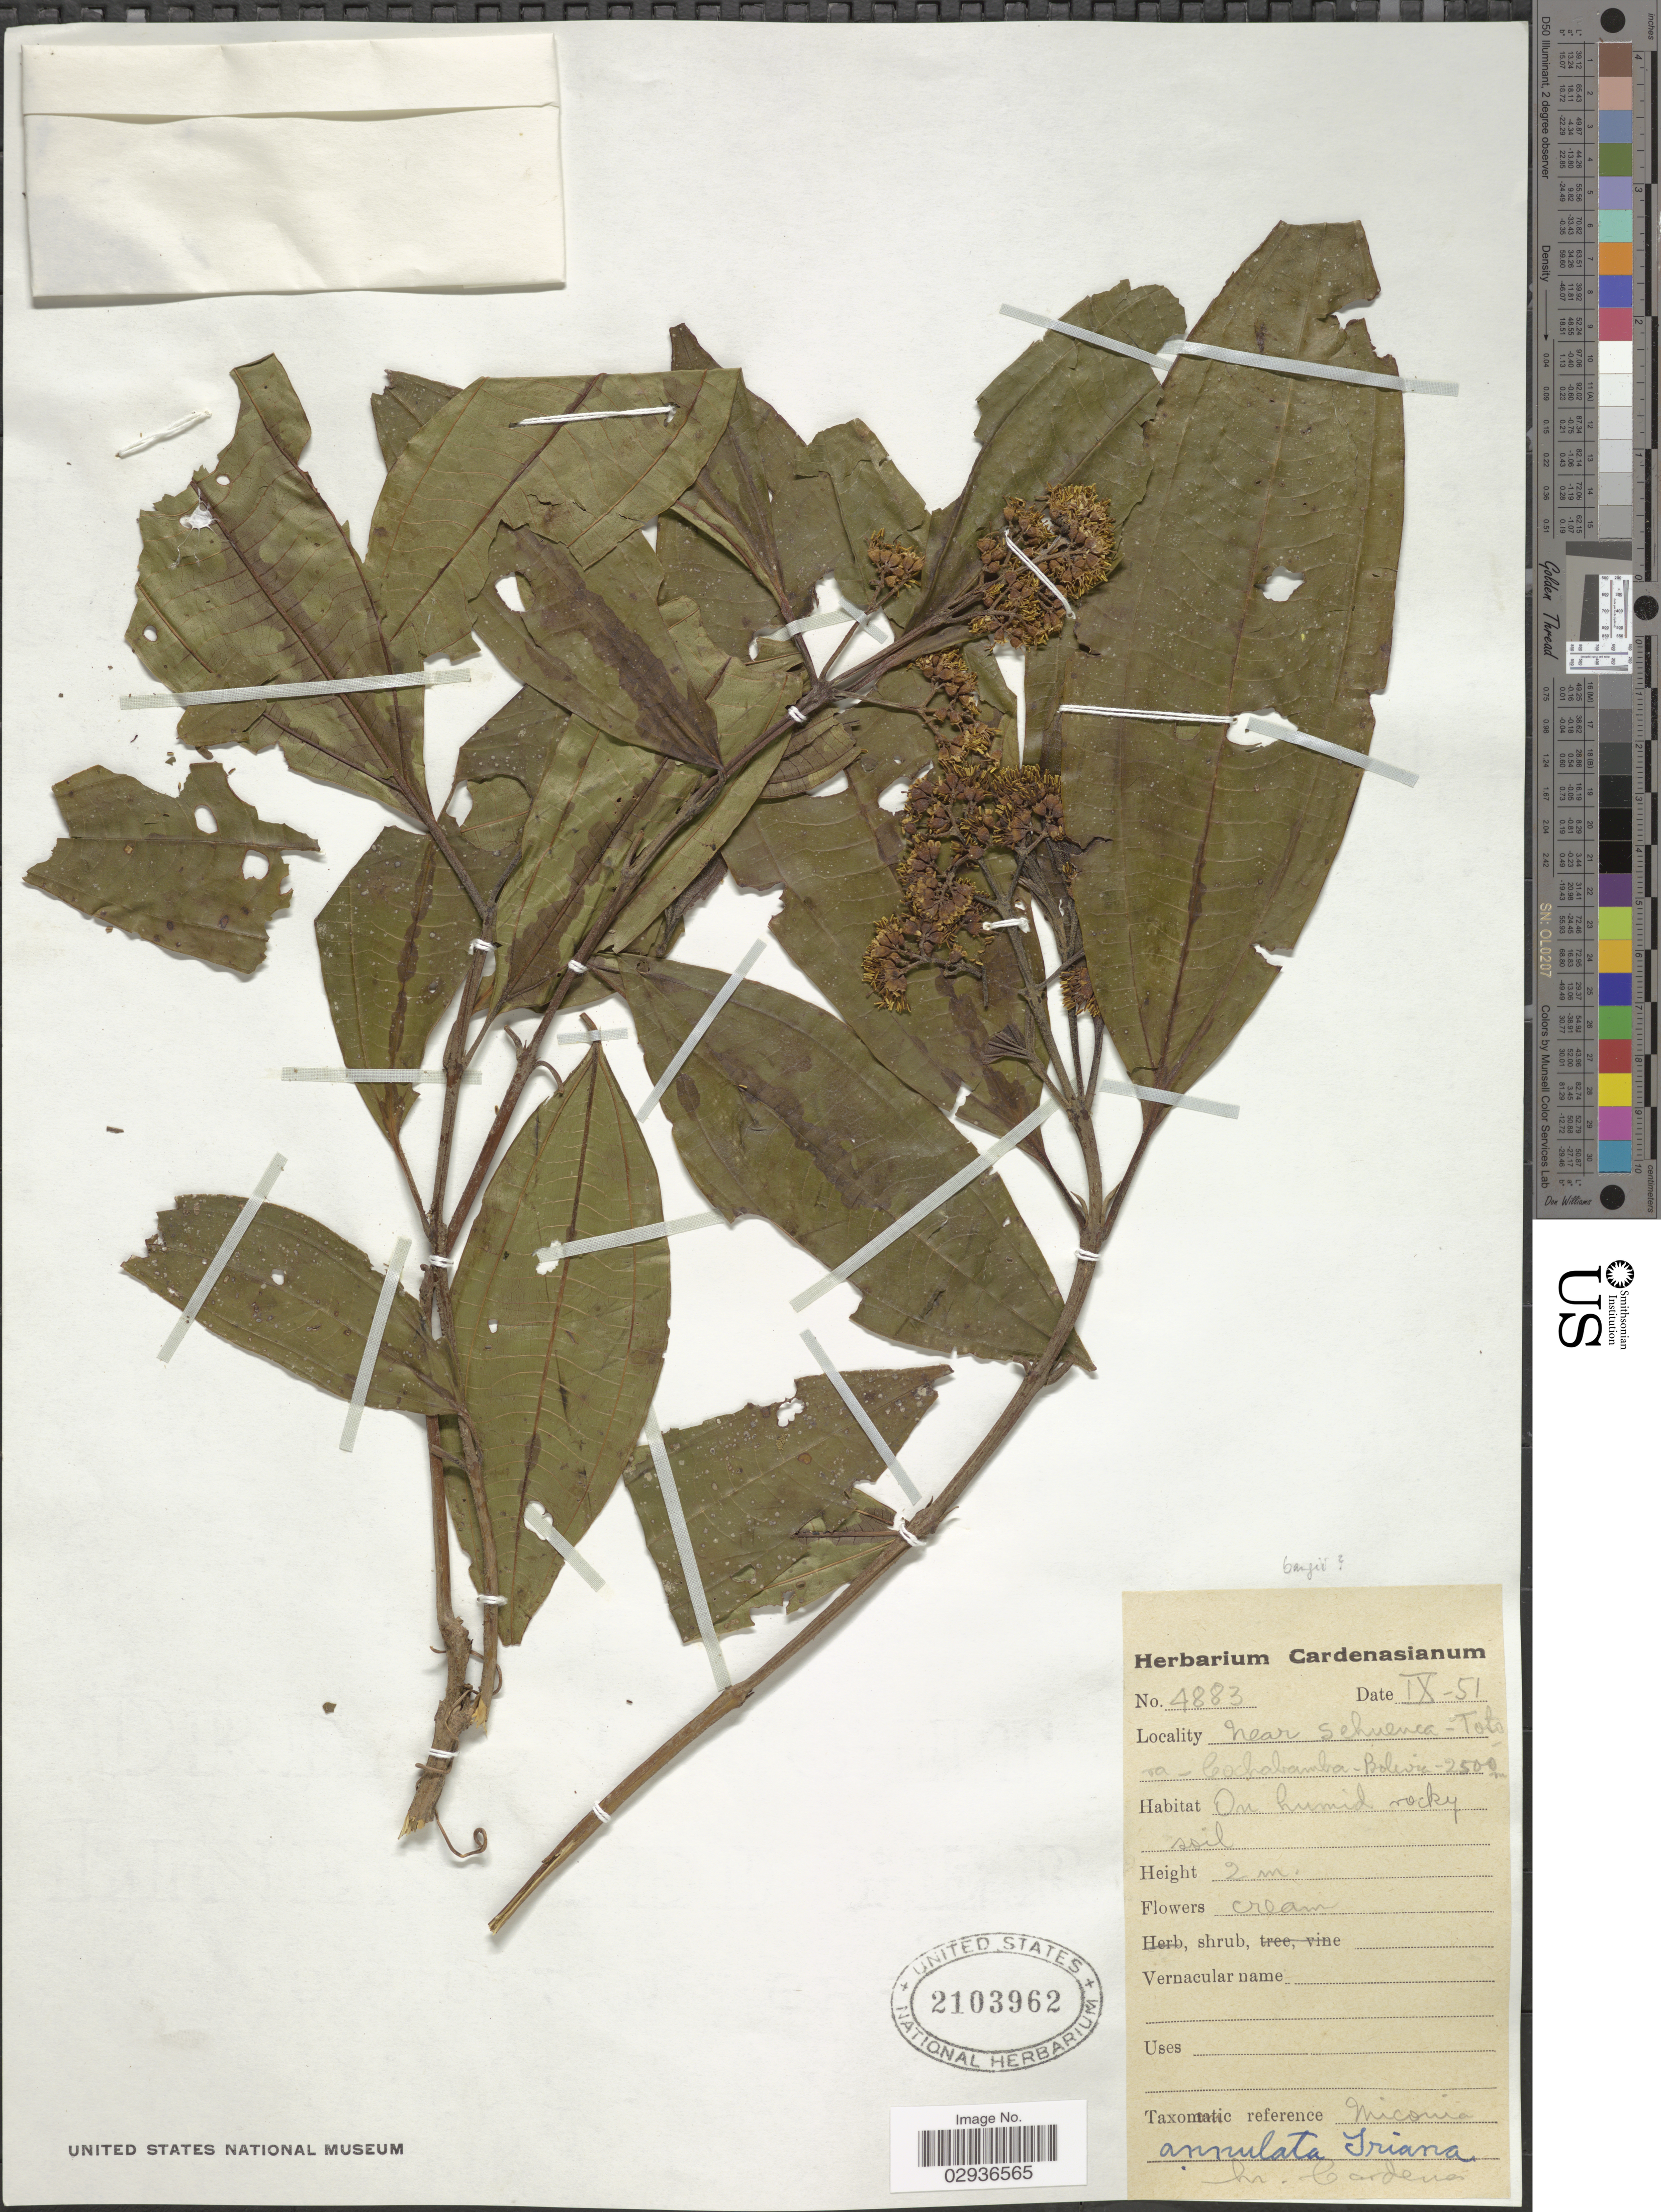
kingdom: Plantae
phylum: Tracheophyta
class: Magnoliopsida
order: Myrtales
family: Melastomataceae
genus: Miconia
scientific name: Miconia bangii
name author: Cogn.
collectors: M. Cárdenas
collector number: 4883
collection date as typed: Transcribed d/m/y: /9/51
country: Bolivia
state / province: Cochabamba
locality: Near Sehuenca - Totora.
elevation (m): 762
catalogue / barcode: US 2103962